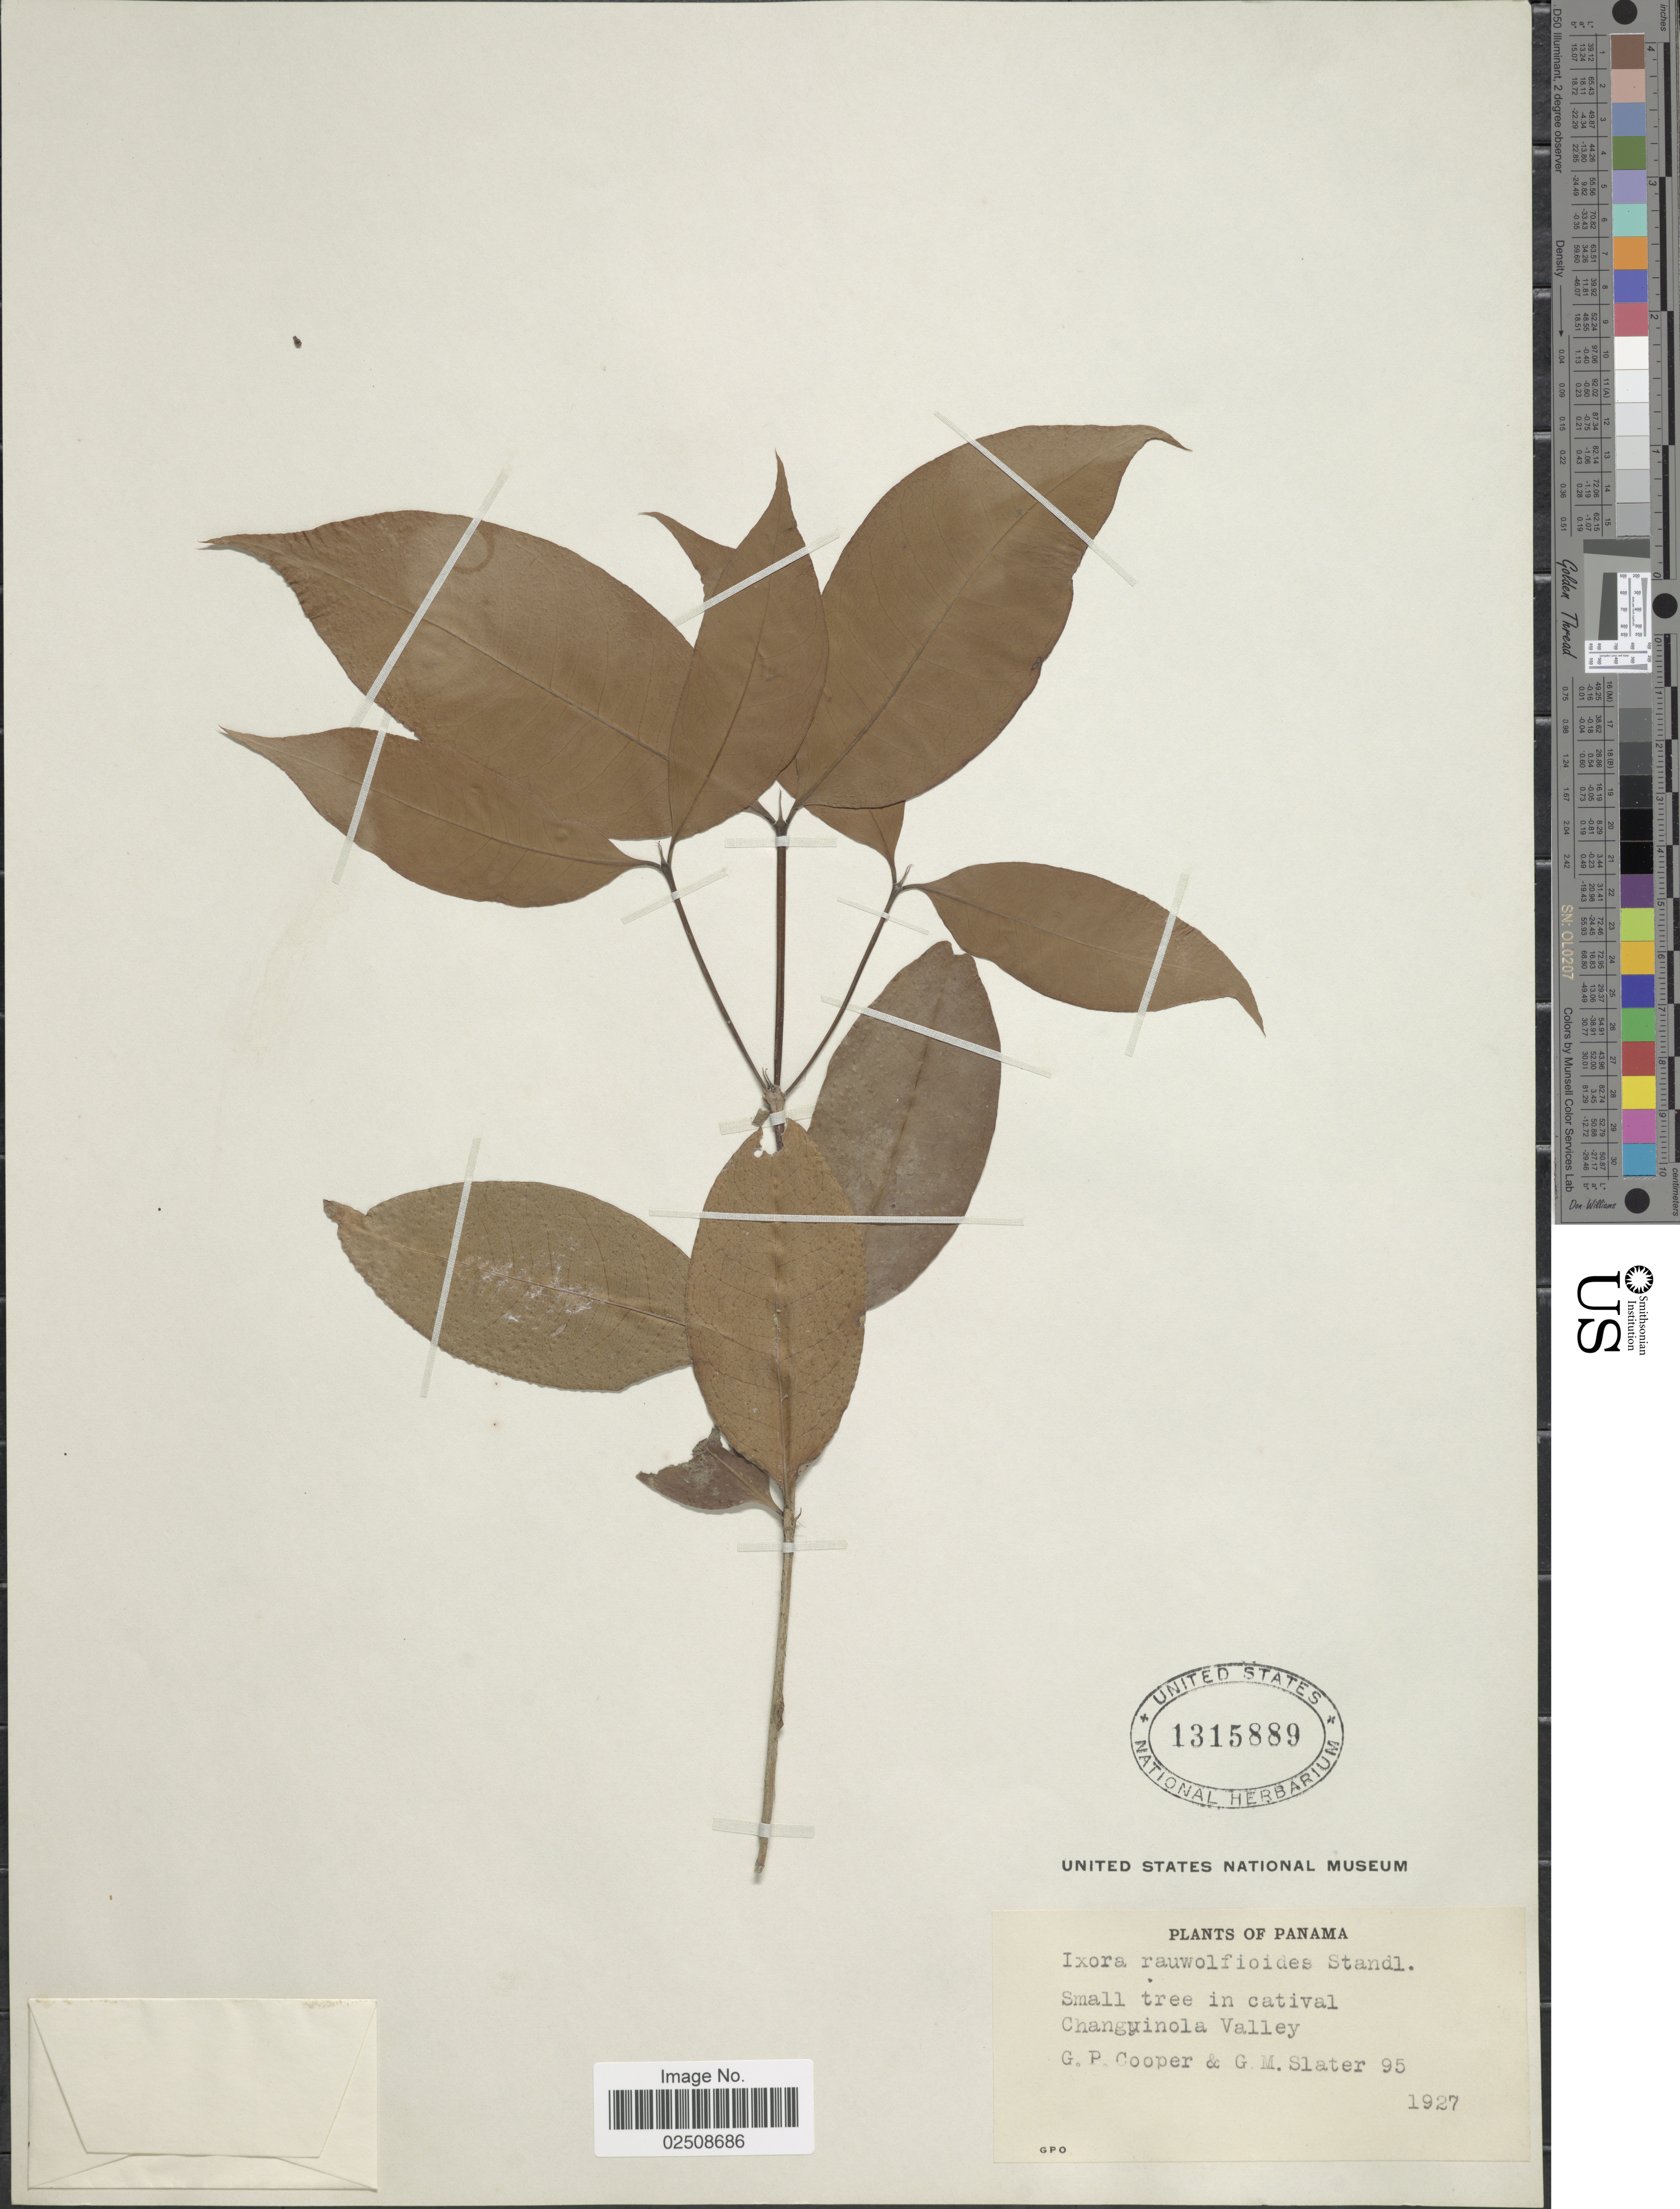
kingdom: Plantae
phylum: Tracheophyta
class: Magnoliopsida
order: Gentianales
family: Rubiaceae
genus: Ixora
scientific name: Ixora nicaraguensis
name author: Wernham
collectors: G. Cooper & G. Slater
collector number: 95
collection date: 1927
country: Panama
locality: Changuinola Valley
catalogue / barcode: US 1315889